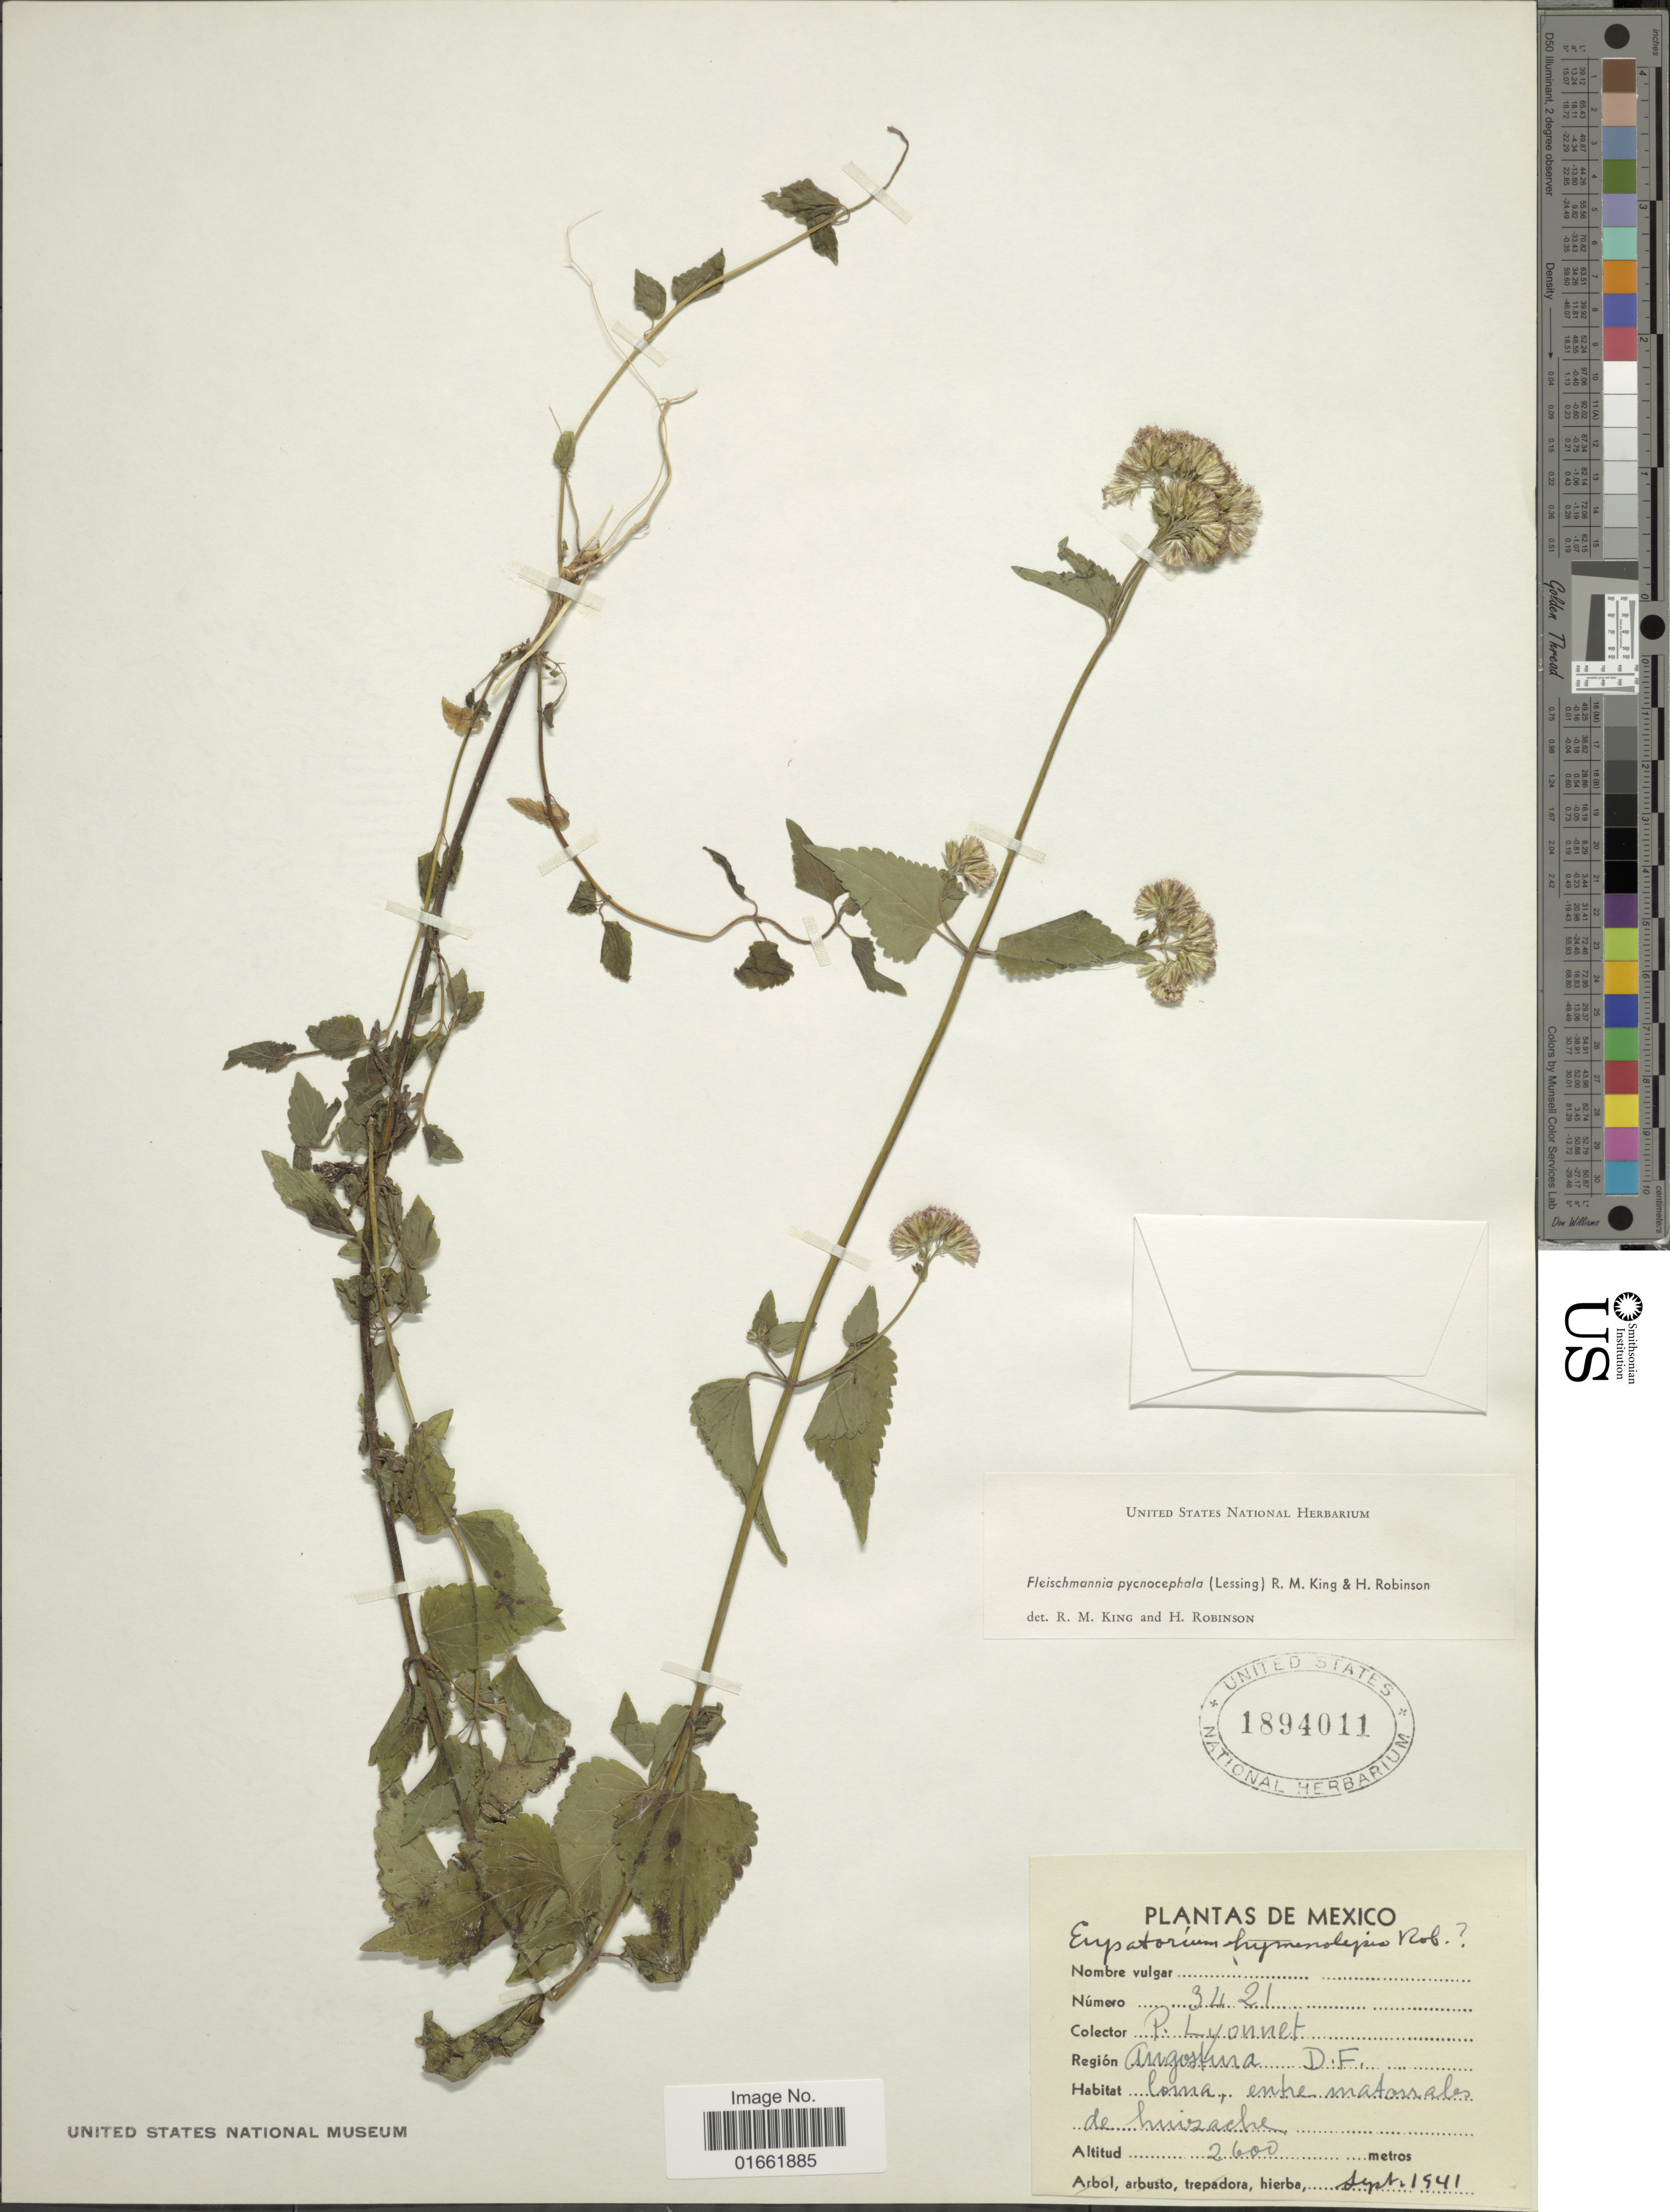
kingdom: Plantae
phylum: Tracheophyta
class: Magnoliopsida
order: Asterales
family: Asteraceae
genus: Fleischmannia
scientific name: Fleischmannia pycnocephala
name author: (Less.) R.M. King & H. Rob.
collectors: P. Lyonnet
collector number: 3421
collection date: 1941-09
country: Mexico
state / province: Distrito Federal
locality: Angostina D.F.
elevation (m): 2600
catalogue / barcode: US 1894011